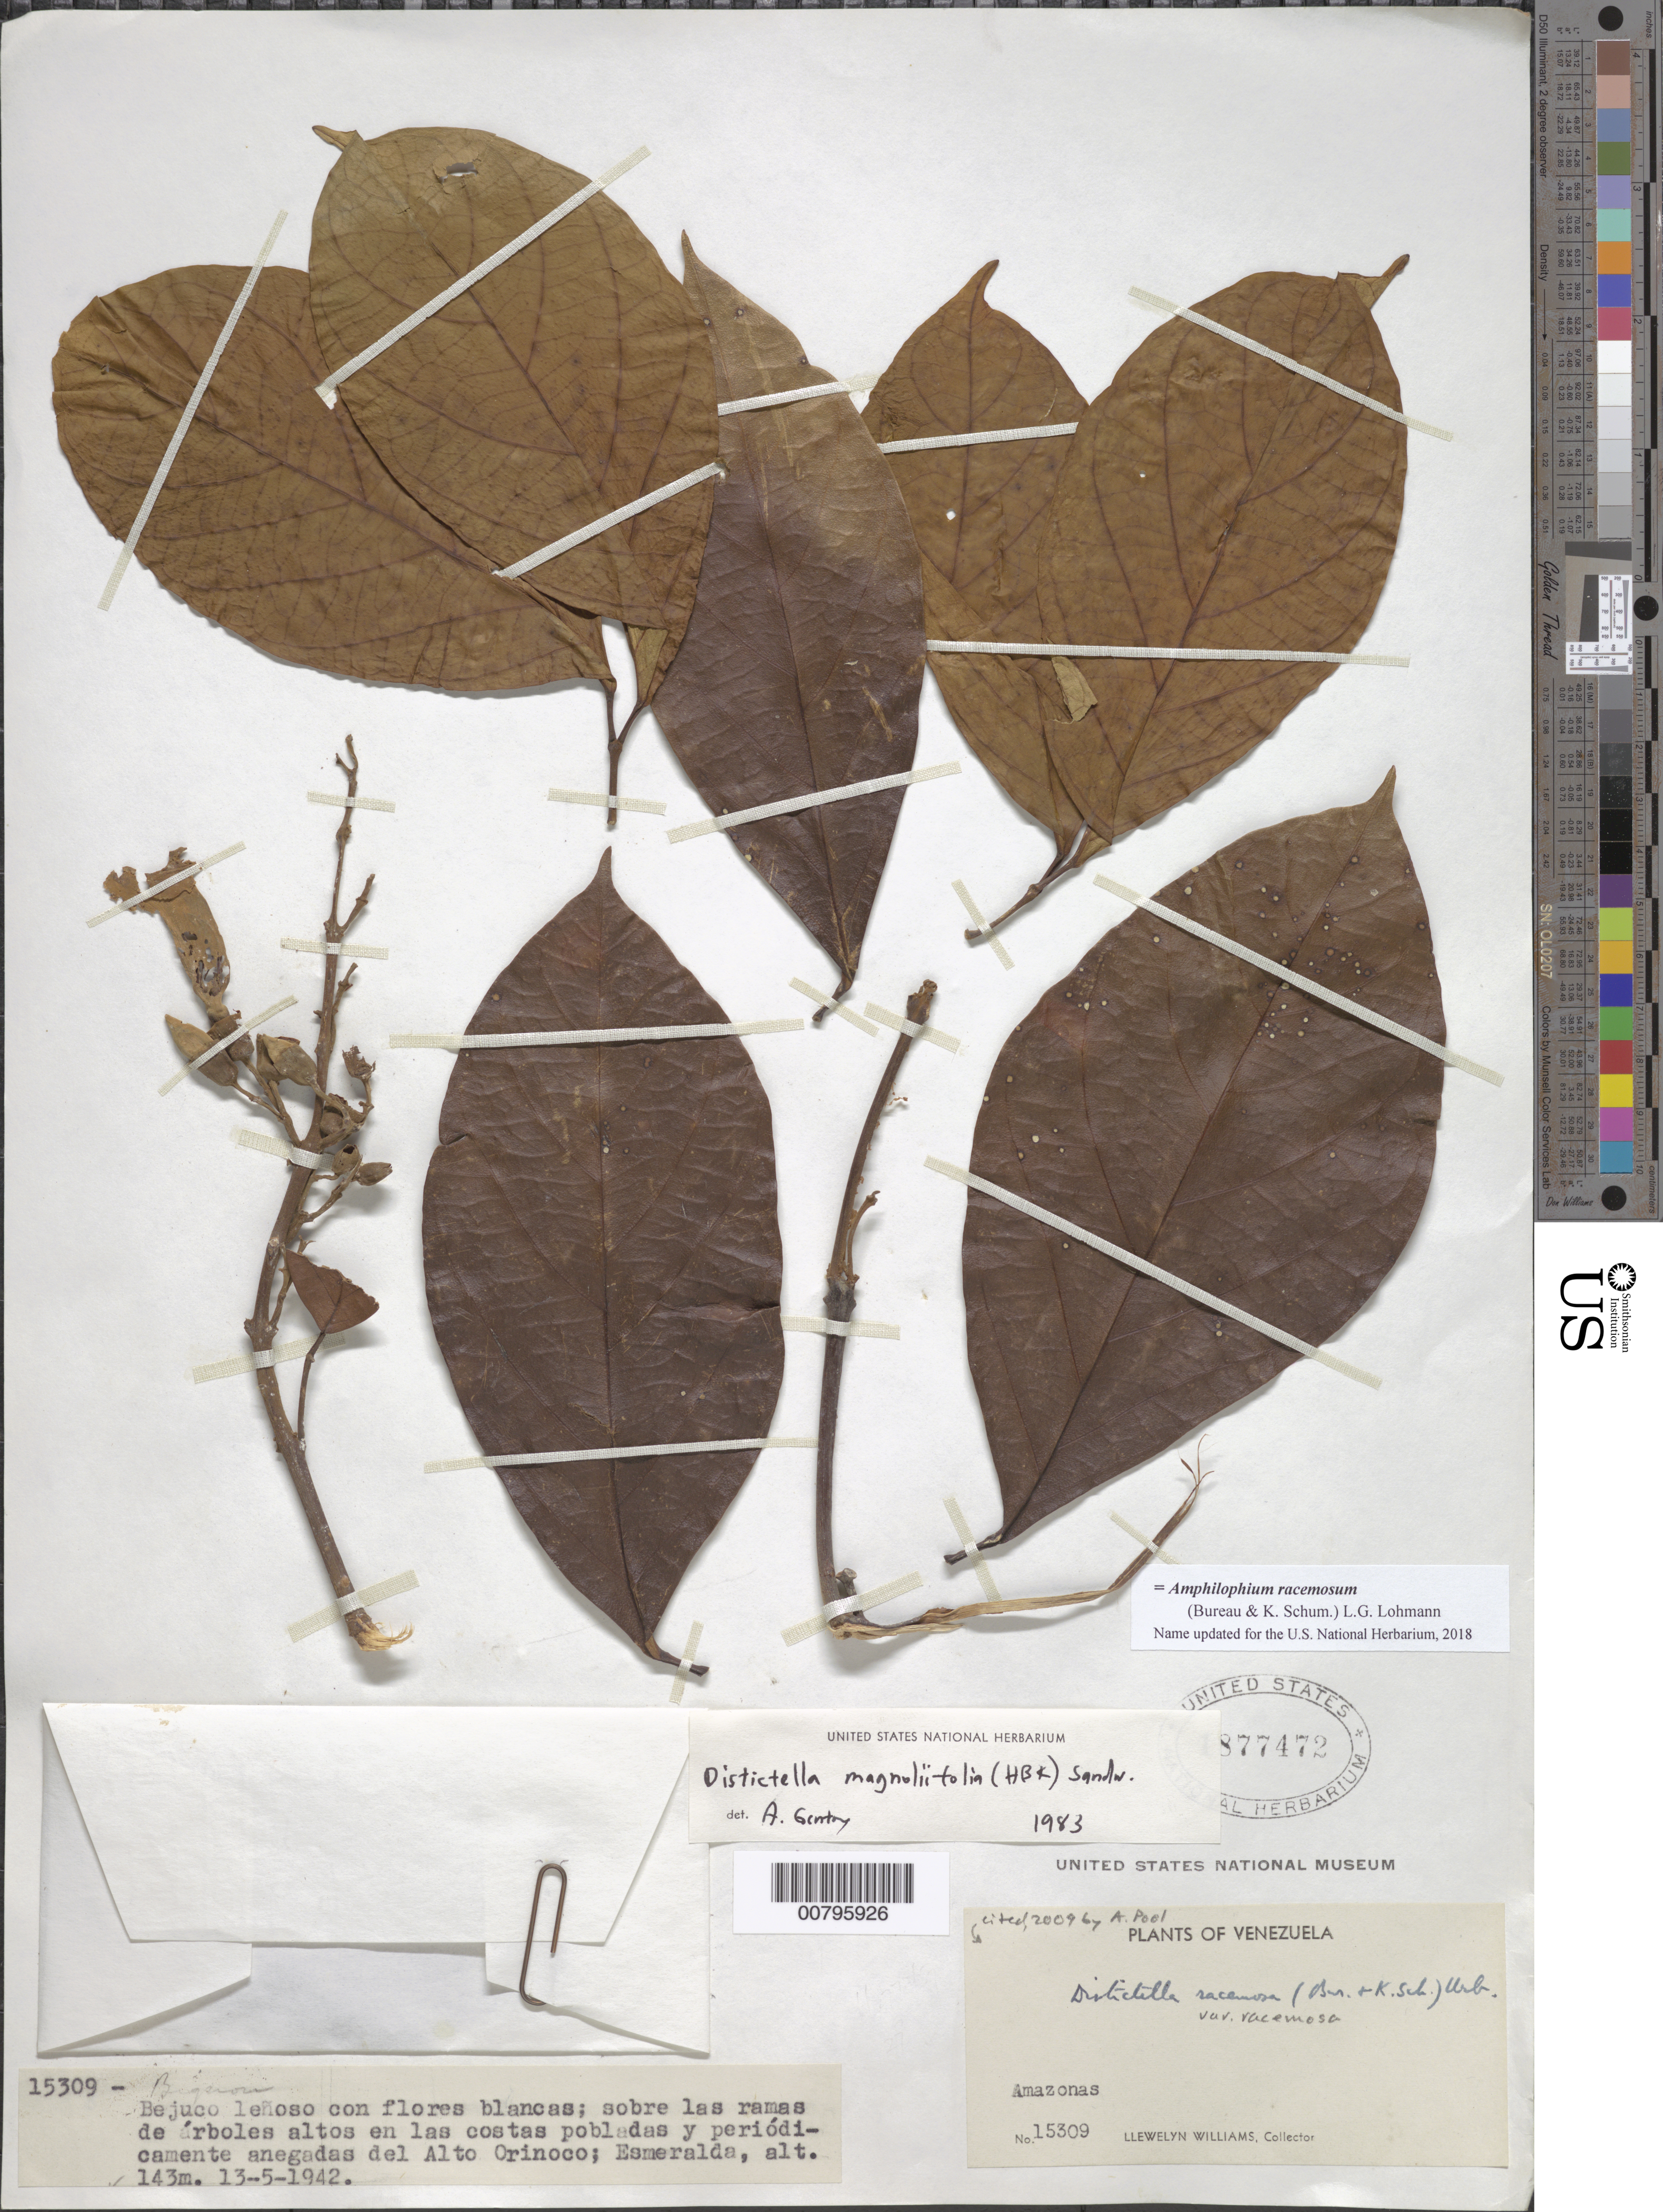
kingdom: Plantae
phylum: Tracheophyta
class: Magnoliopsida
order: Lamiales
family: Bignoniaceae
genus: Amphilophium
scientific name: Amphilophium racemosum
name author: (Bureau & K. Schum.) L.G. Lohmann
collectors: Ll. Williams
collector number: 15309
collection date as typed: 13-May-42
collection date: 1942-05-13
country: Venezuela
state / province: Amazonas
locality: Esmeralda, Alto Orinoco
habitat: Sobre las ramas de arboles altos en costas pobladas y periodicamente anegadas del rios.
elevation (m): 143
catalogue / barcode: US 1877472